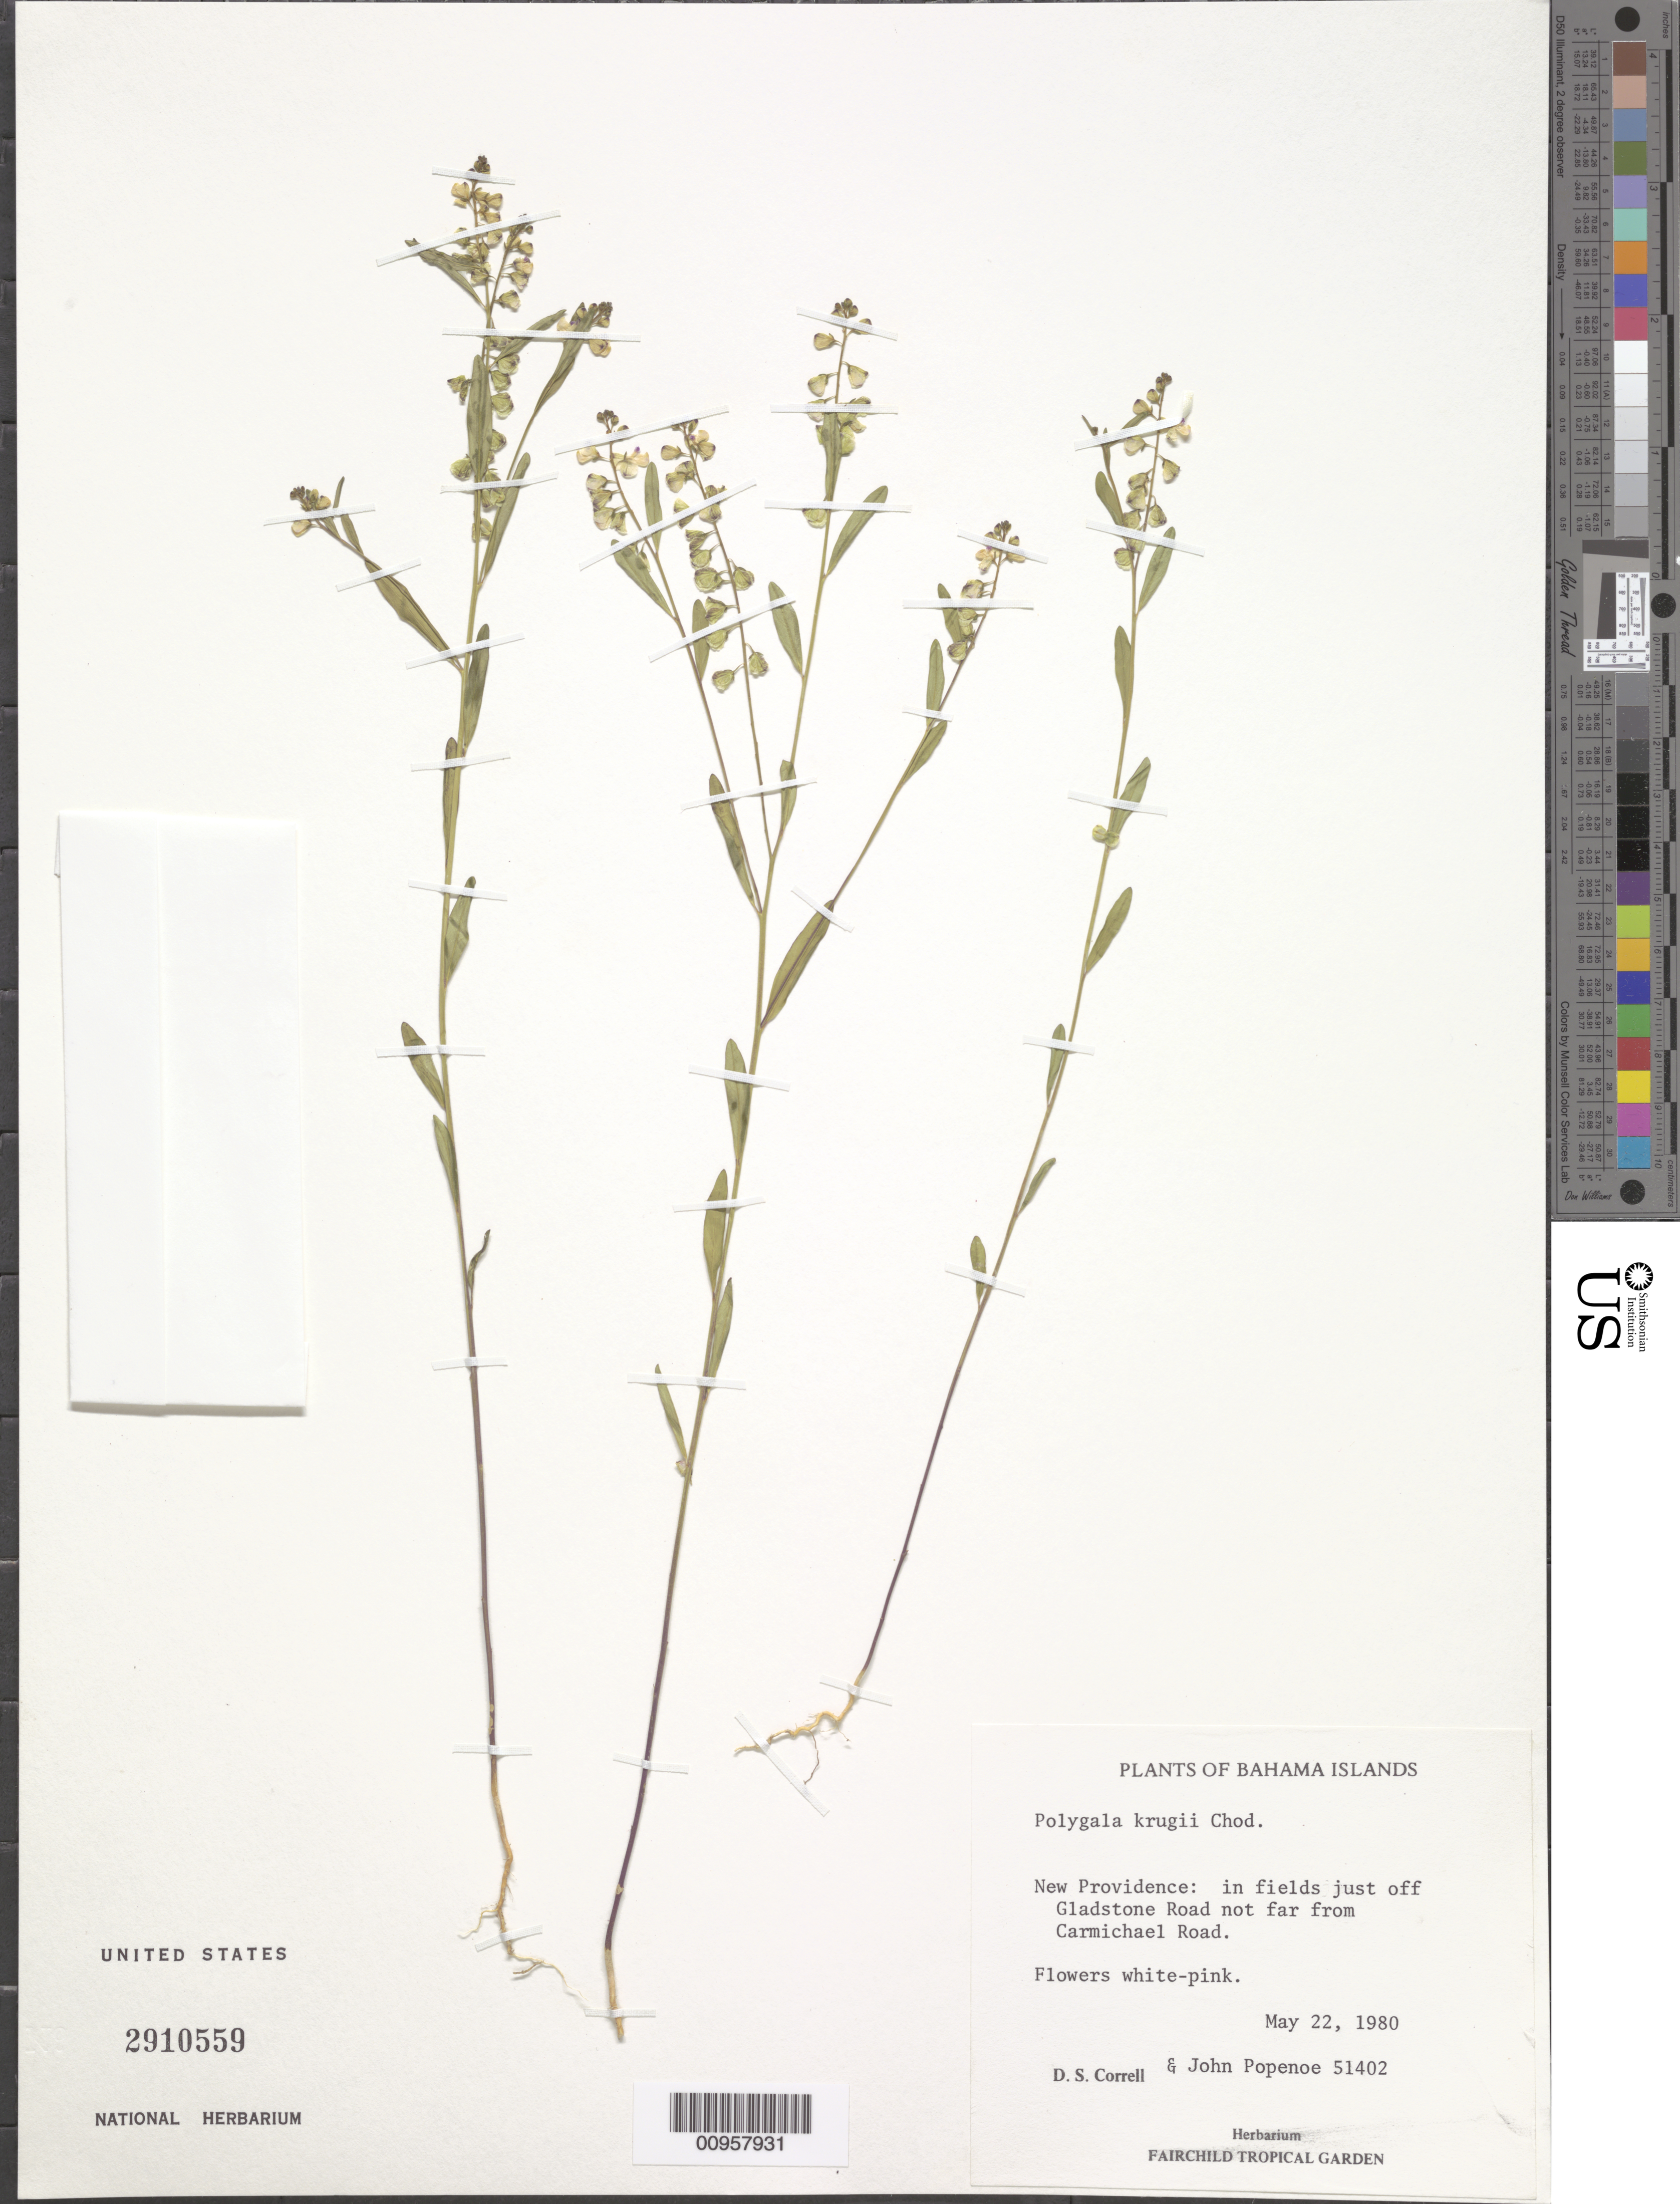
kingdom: Plantae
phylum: Tracheophyta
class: Magnoliopsida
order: Fabales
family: Polygalaceae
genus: Polygala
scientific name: Polygala krugii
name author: Chodat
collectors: D. S. Correll & J. Popenoe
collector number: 51402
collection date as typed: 22 May 1980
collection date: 1980-05-22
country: Bahamas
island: New Providence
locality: Just off Gladstone Road, not far from Carmichael Road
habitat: In fields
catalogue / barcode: US 2910559